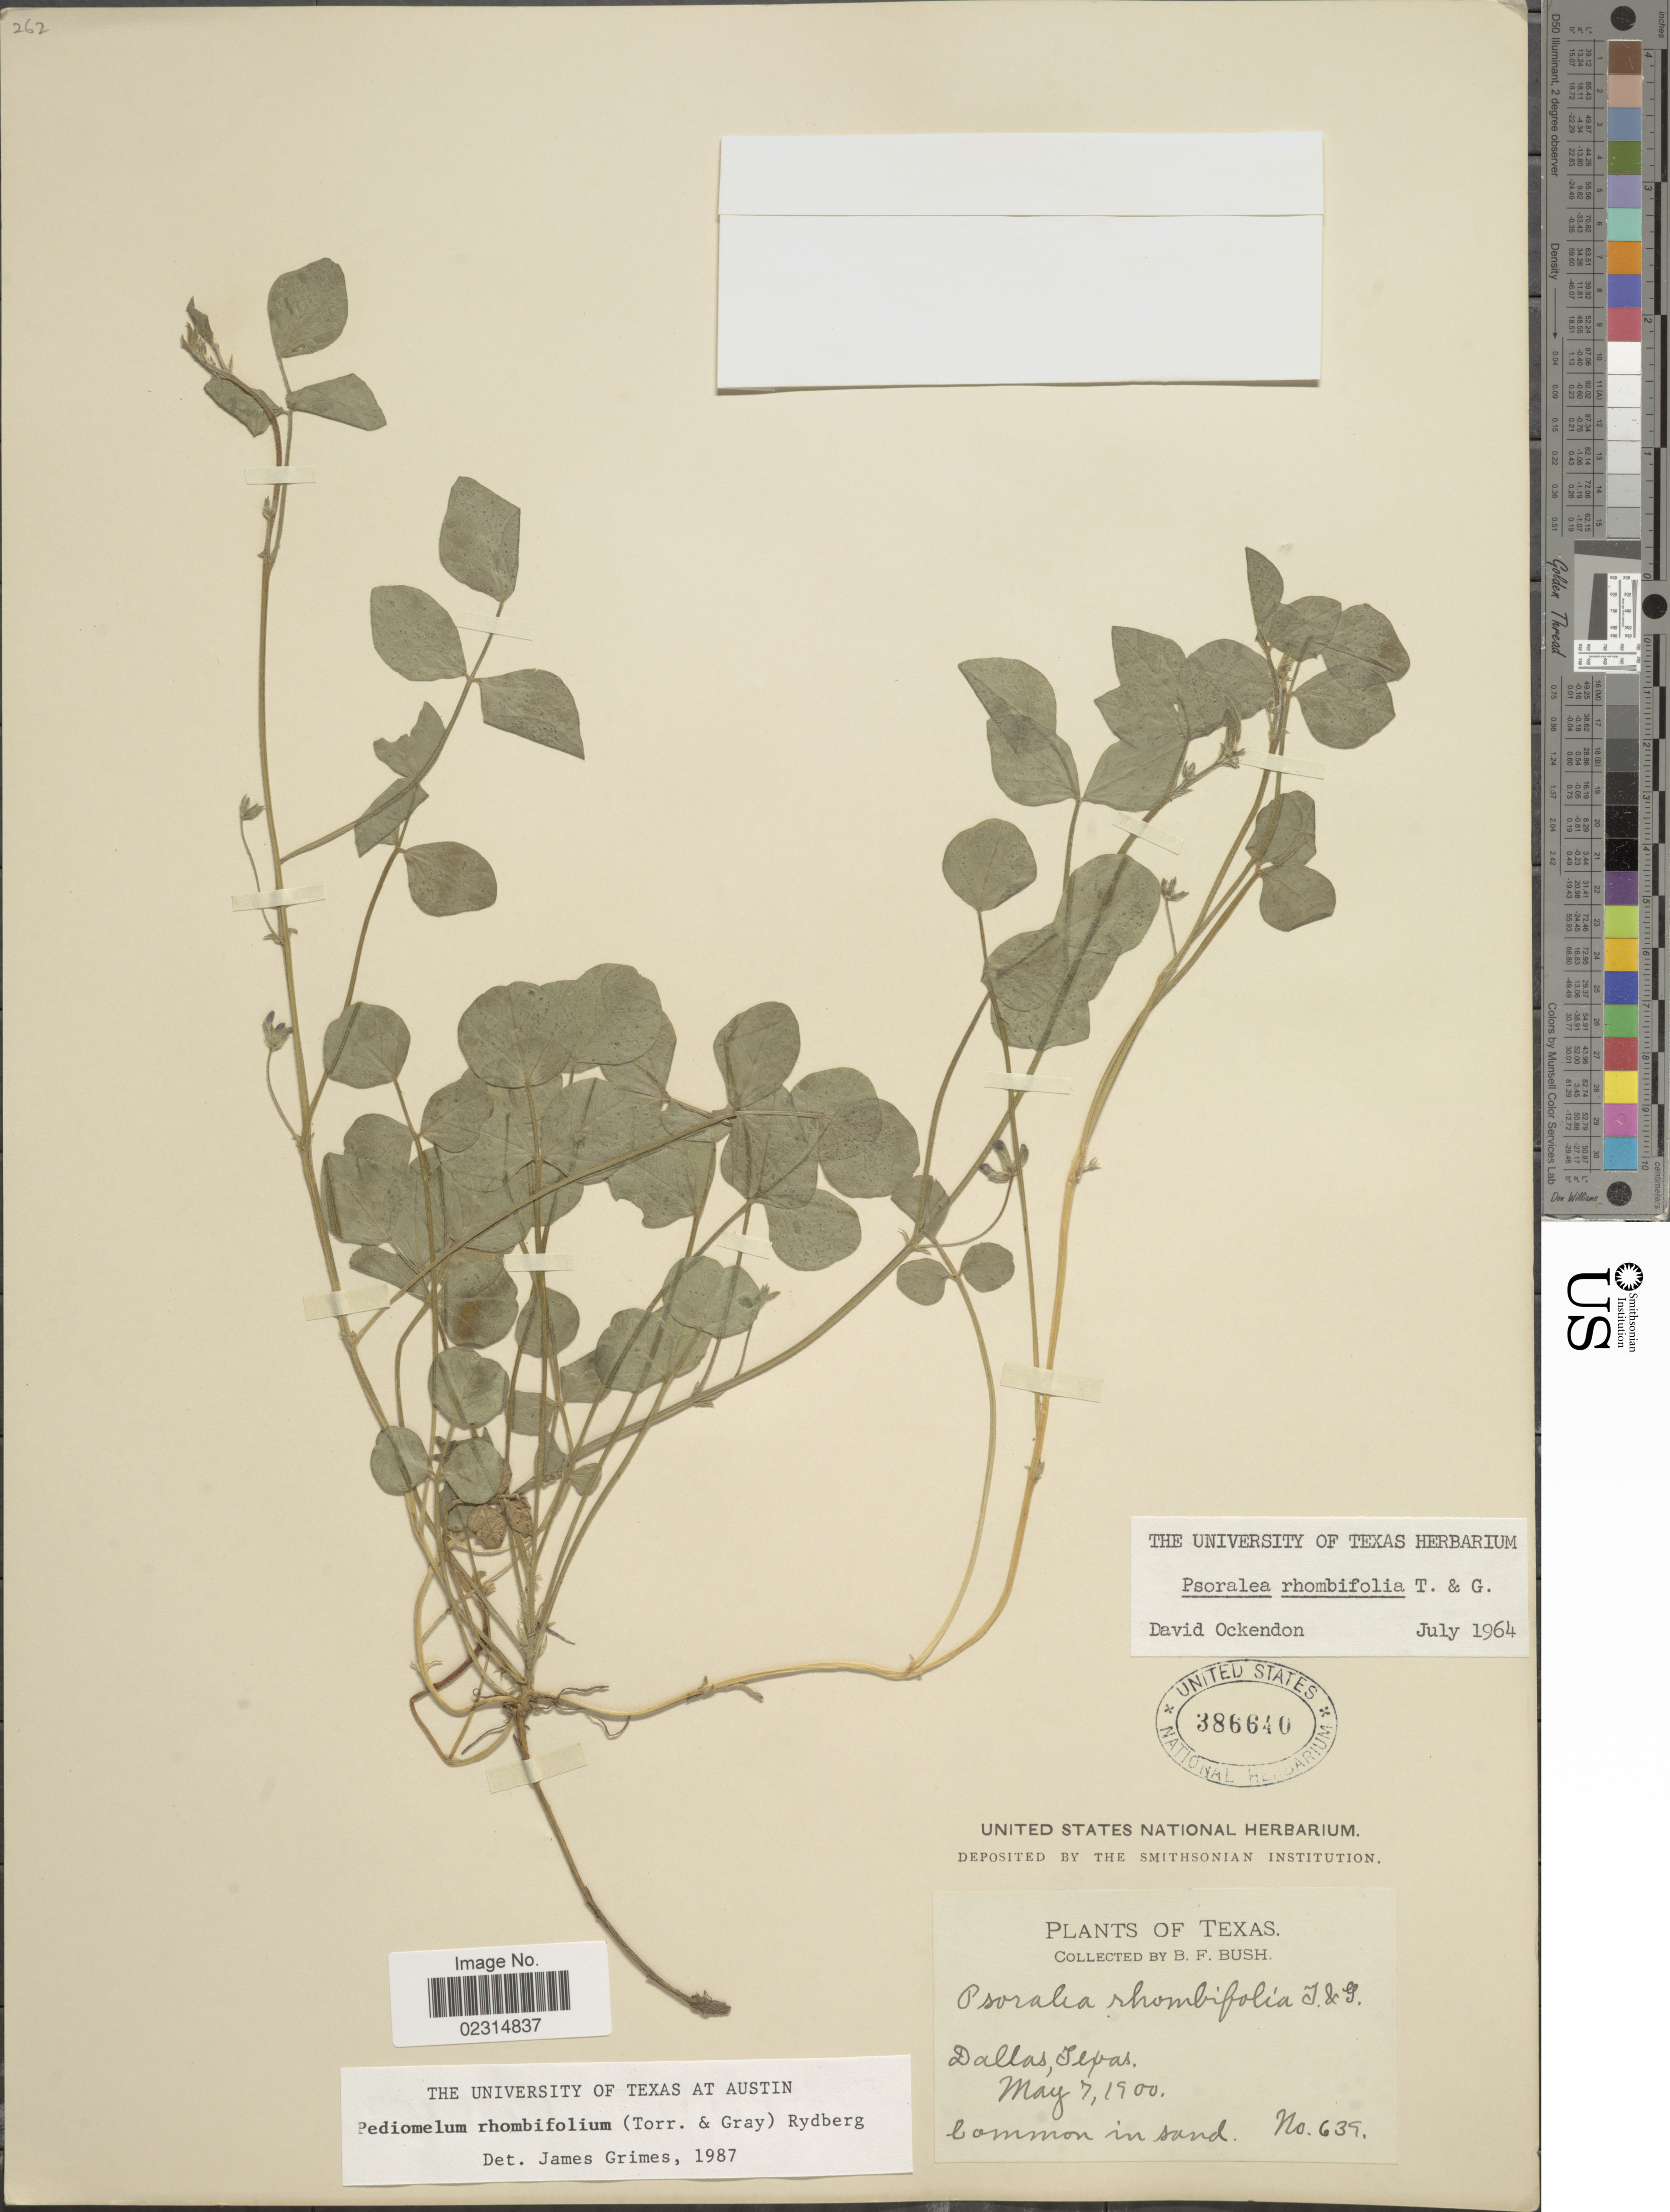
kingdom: Plantae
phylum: Tracheophyta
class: Magnoliopsida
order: Fabales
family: Fabaceae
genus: Pediomelum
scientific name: Pediomelum rhombifolium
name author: (Torr. & A. Gray) Rydb.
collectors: B. F. Bush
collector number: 639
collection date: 1900-05-07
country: United States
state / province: Texas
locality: Dallas, Common in sand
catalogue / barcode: US 386640